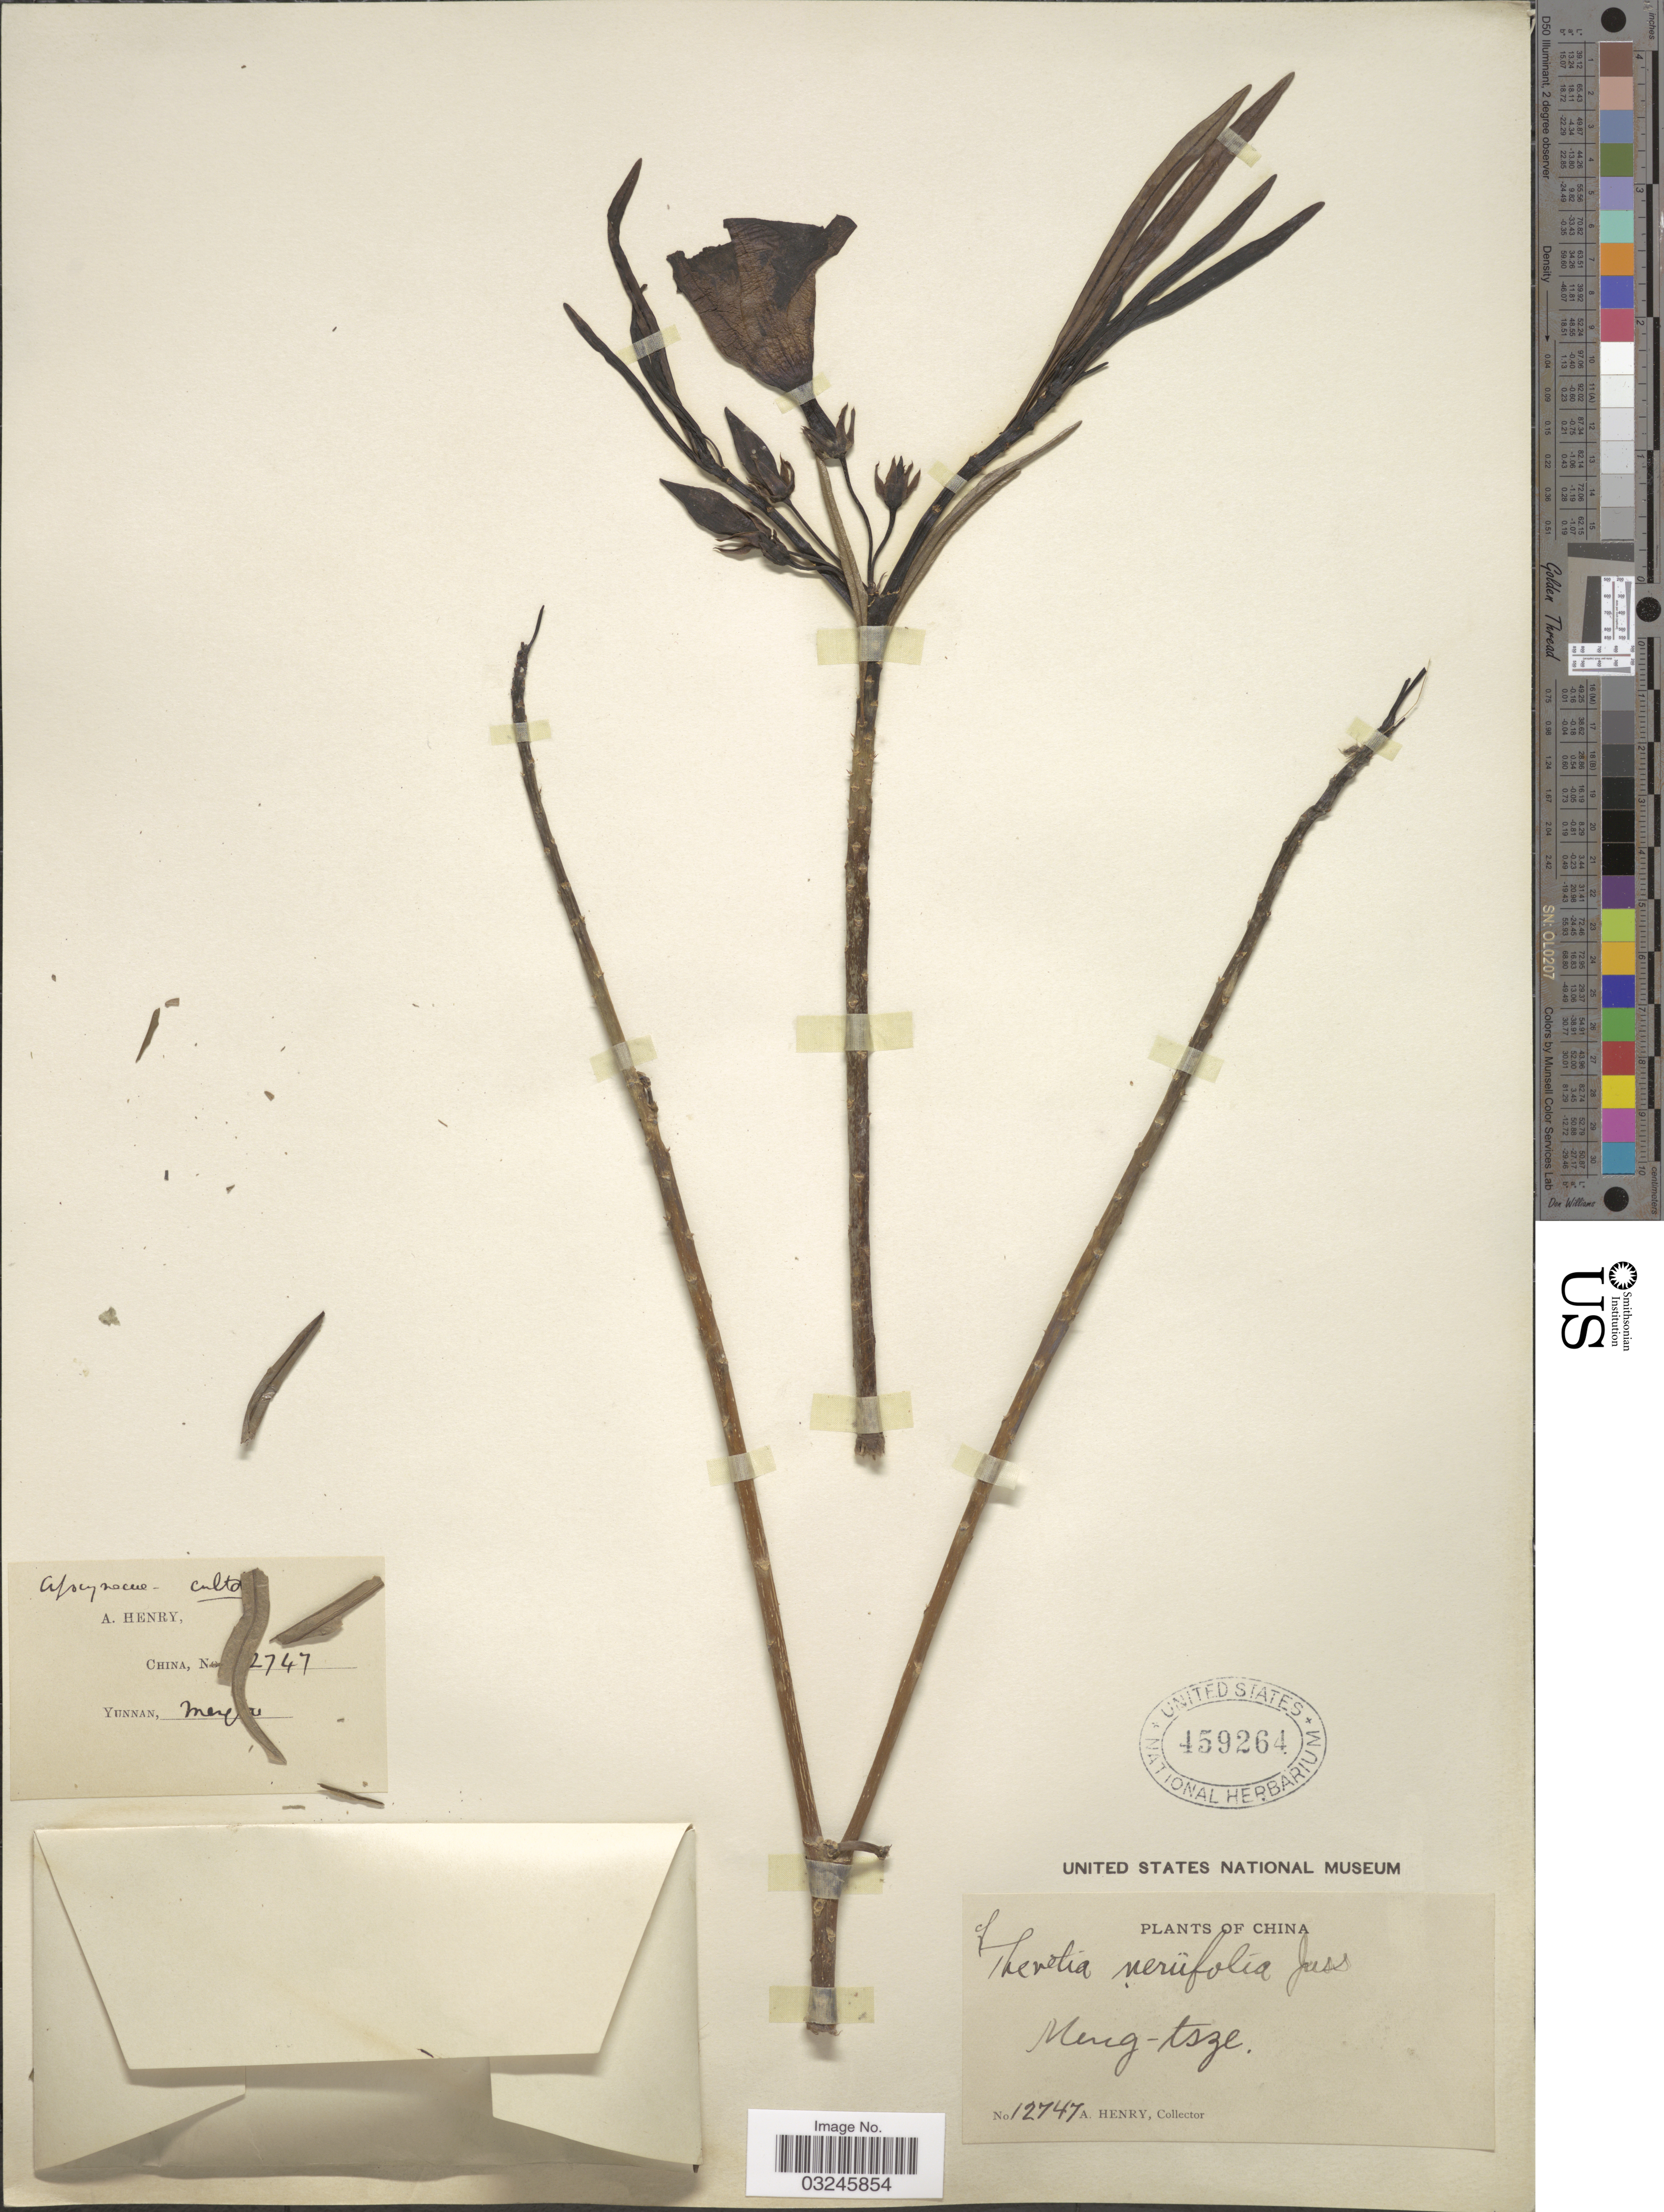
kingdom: Plantae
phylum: Tracheophyta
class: Magnoliopsida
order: Gentianales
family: Apocynaceae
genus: Thevetia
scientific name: Thevetia peruviana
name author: (Pers.) K. Schum.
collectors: A. Henry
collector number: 12747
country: China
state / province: Yunnan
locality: Meng-tsze.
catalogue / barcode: US 459264